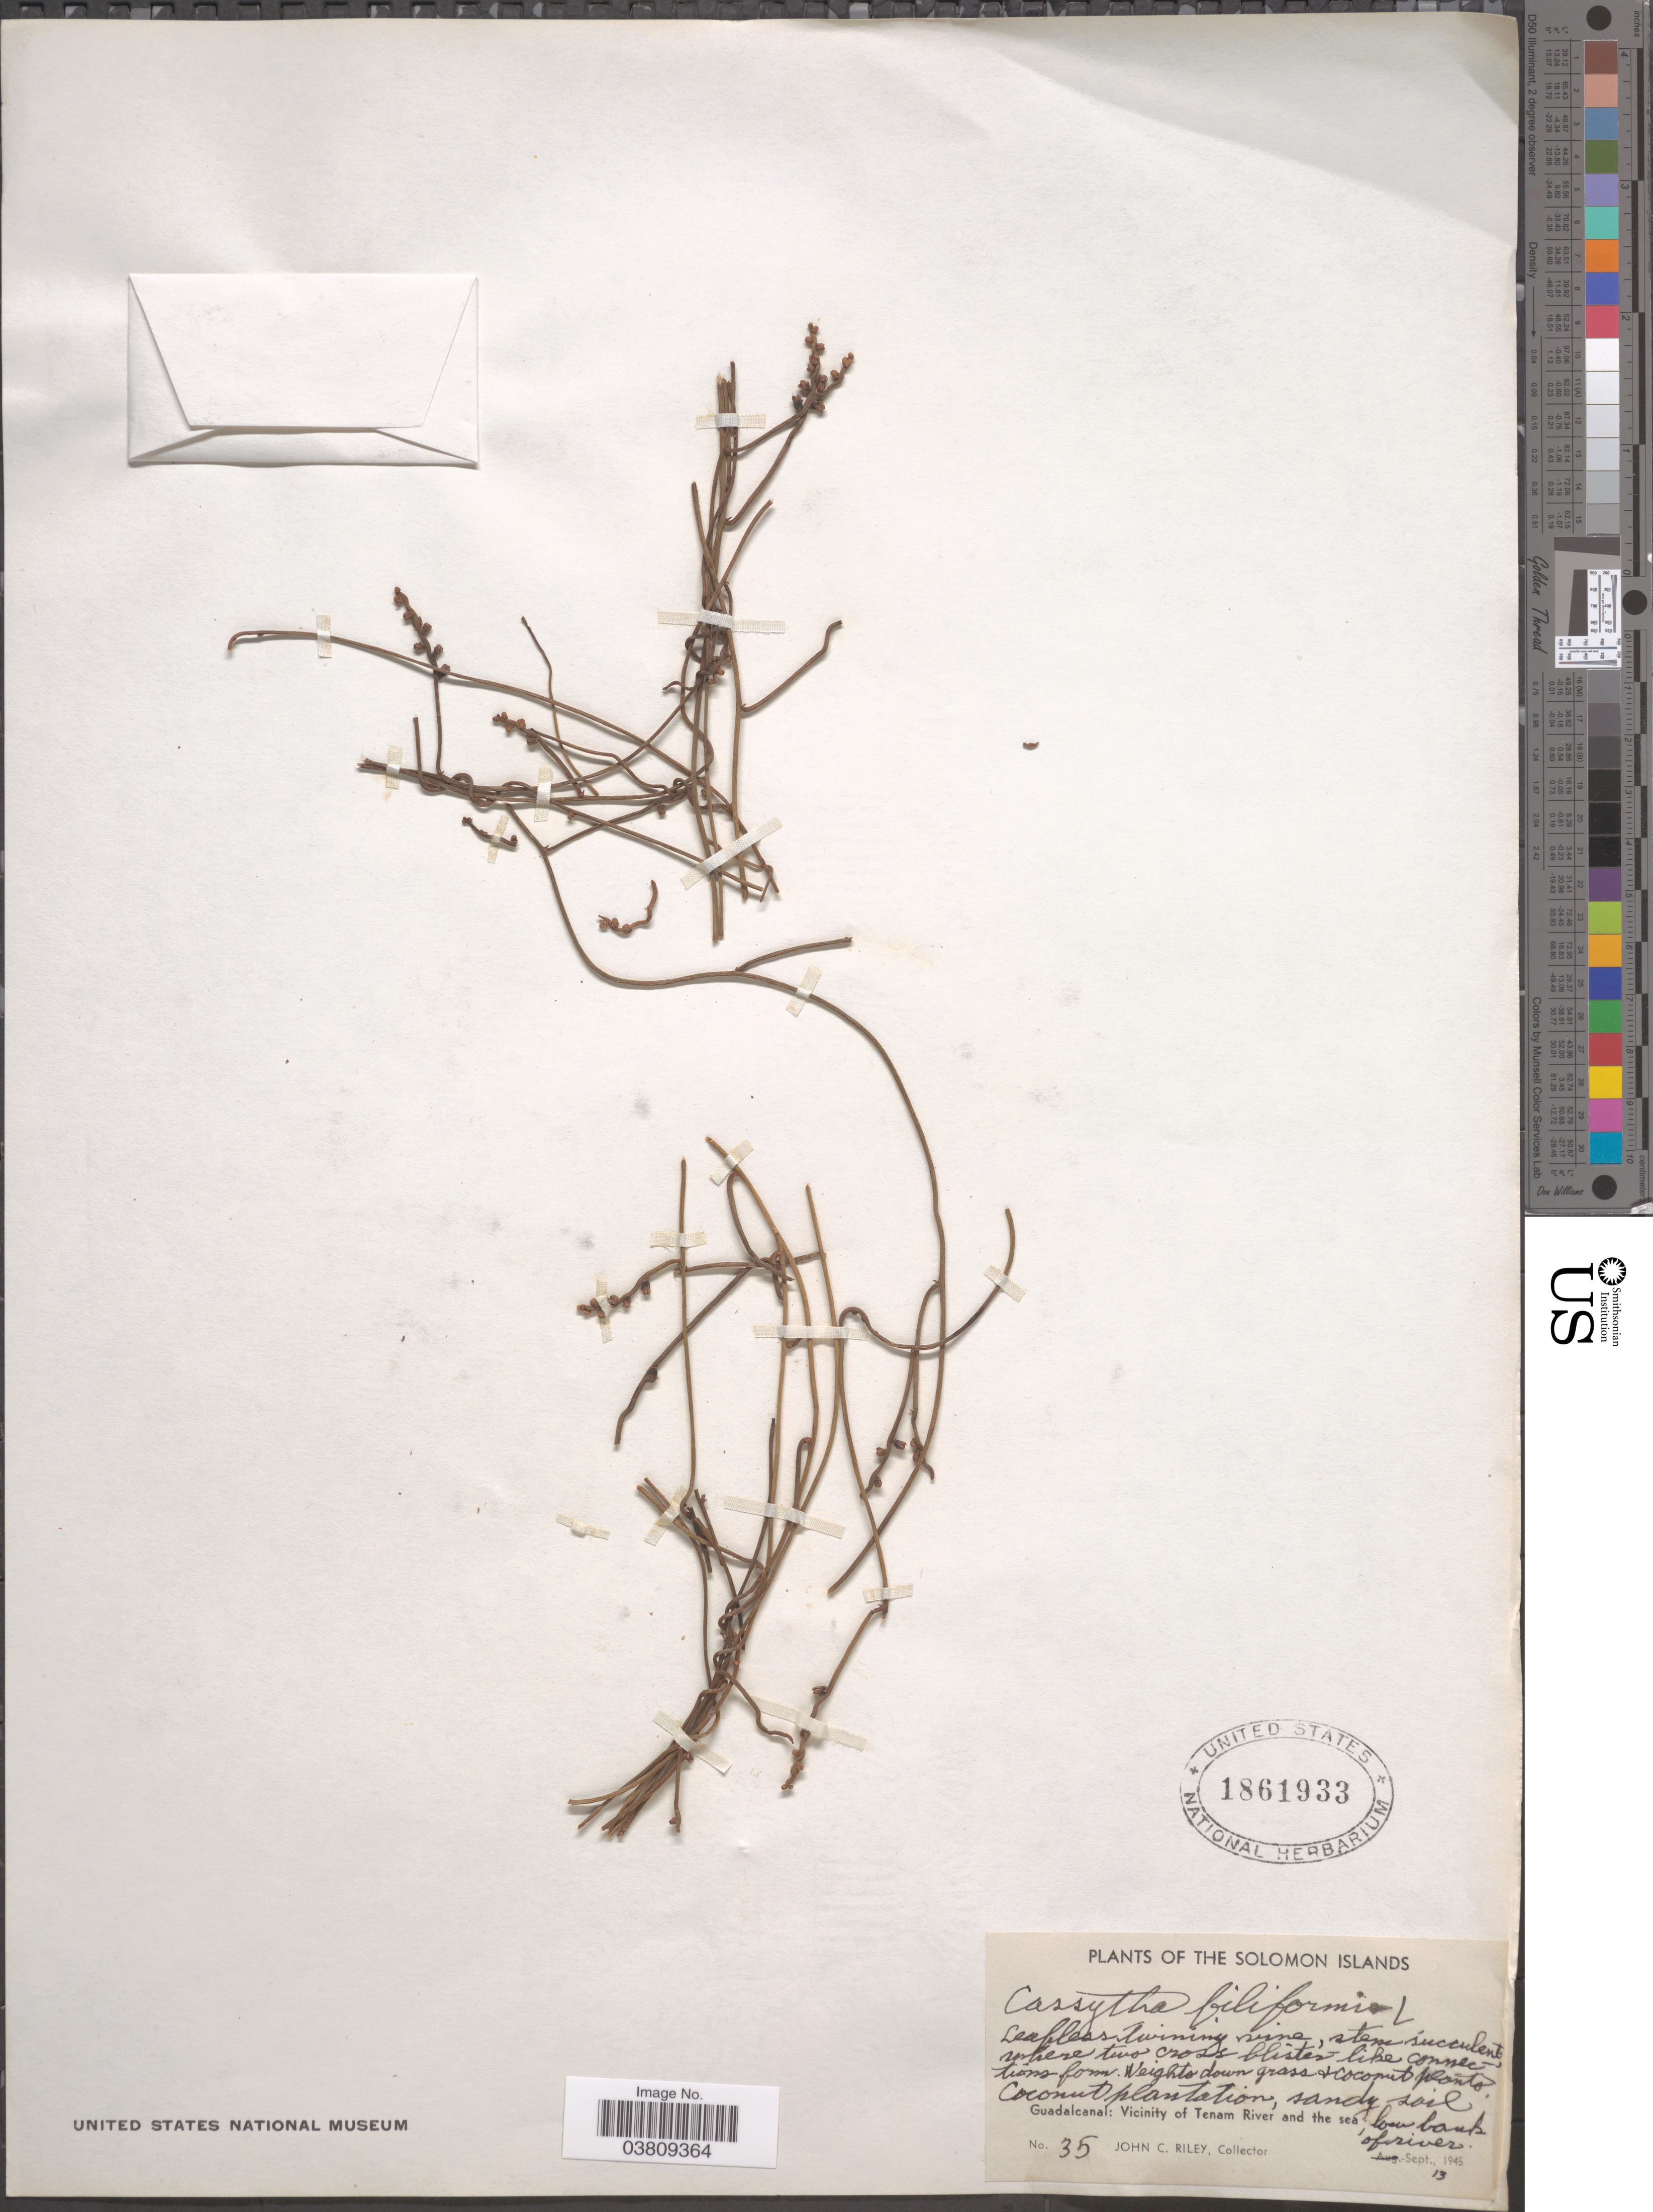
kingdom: Plantae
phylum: Tracheophyta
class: Magnoliopsida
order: Laurales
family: Lauraceae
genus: Cassytha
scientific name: Cassytha filiformis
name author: L.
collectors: J. Riley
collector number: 35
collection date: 1945-09-13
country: Solomon Islands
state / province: Solomon Islands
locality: Coconut plantation. Guadalcanal: Vicinity of Tenam River and the sea.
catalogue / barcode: US 1861933